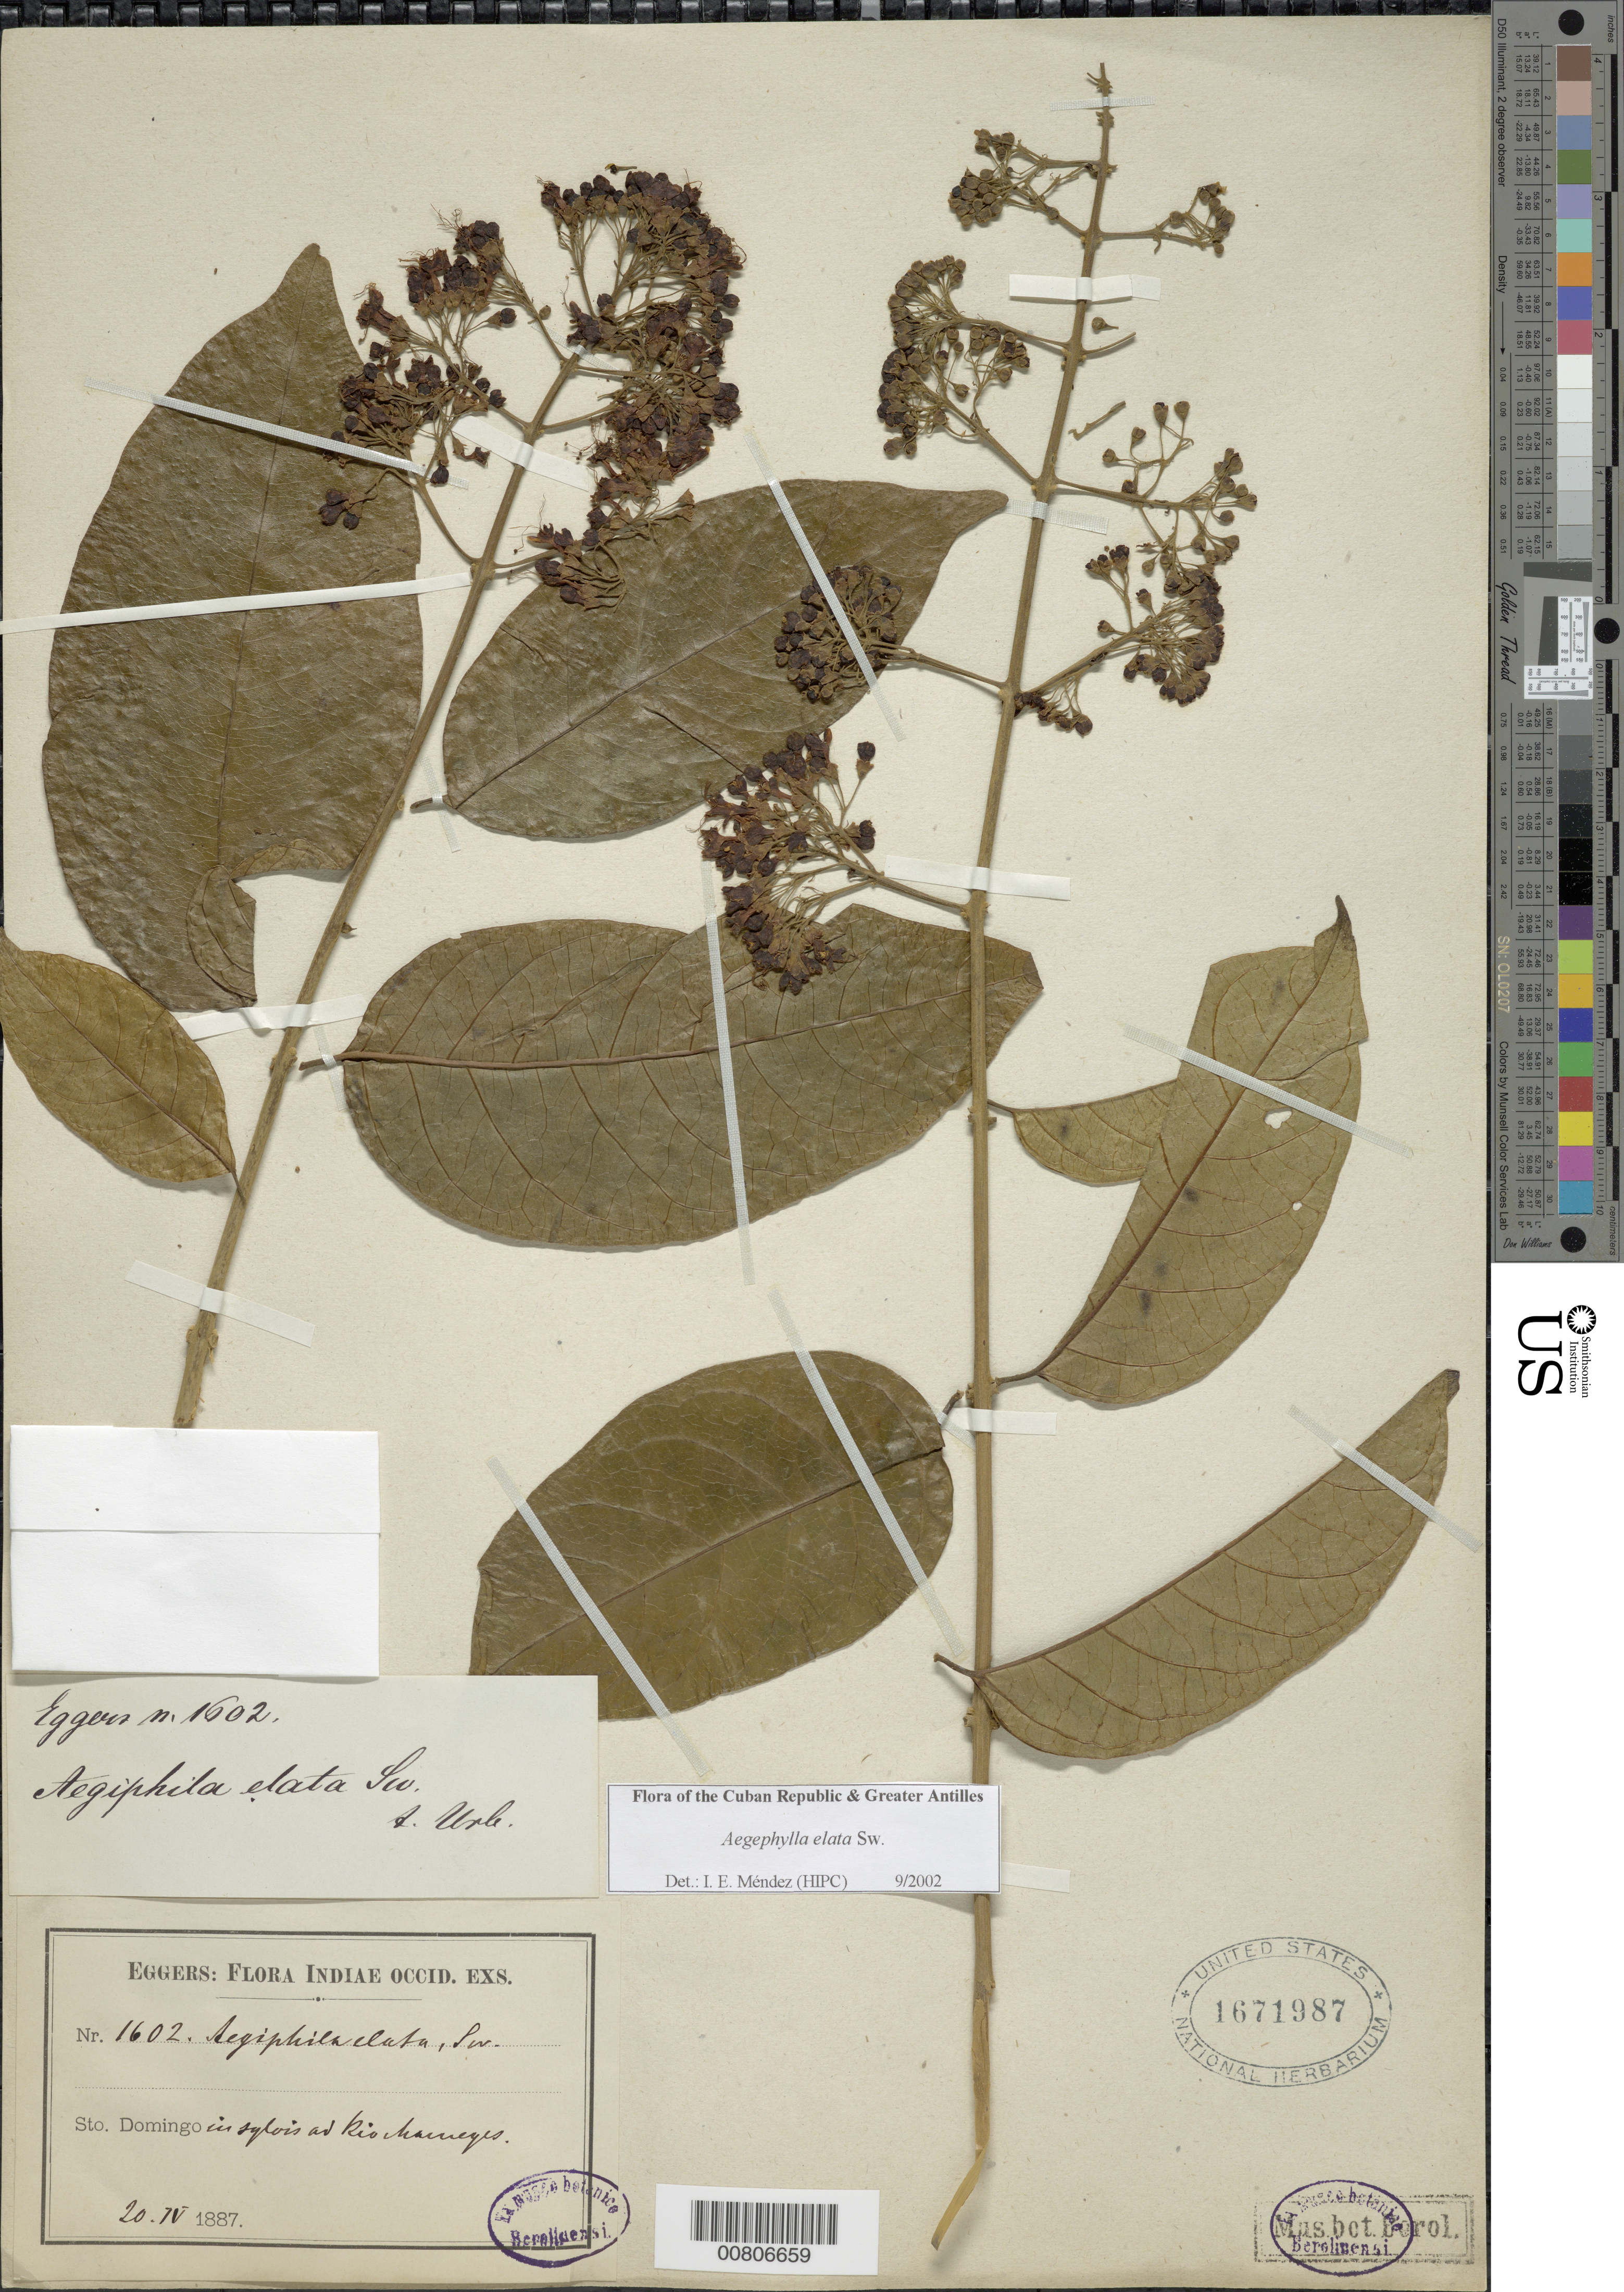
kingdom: Plantae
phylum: Tracheophyta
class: Magnoliopsida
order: Lamiales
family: Lamiaceae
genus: Aegiphila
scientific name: Aegiphila elata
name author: Sw.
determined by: Méndez, Isidro E., (HIPC)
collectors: H. F. A. von Eggers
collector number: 1602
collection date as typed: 20 Apr 1887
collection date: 1887-04-20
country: Dominican Republic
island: Hispaniola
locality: Rio Marneges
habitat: Sylvis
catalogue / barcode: US 1671987